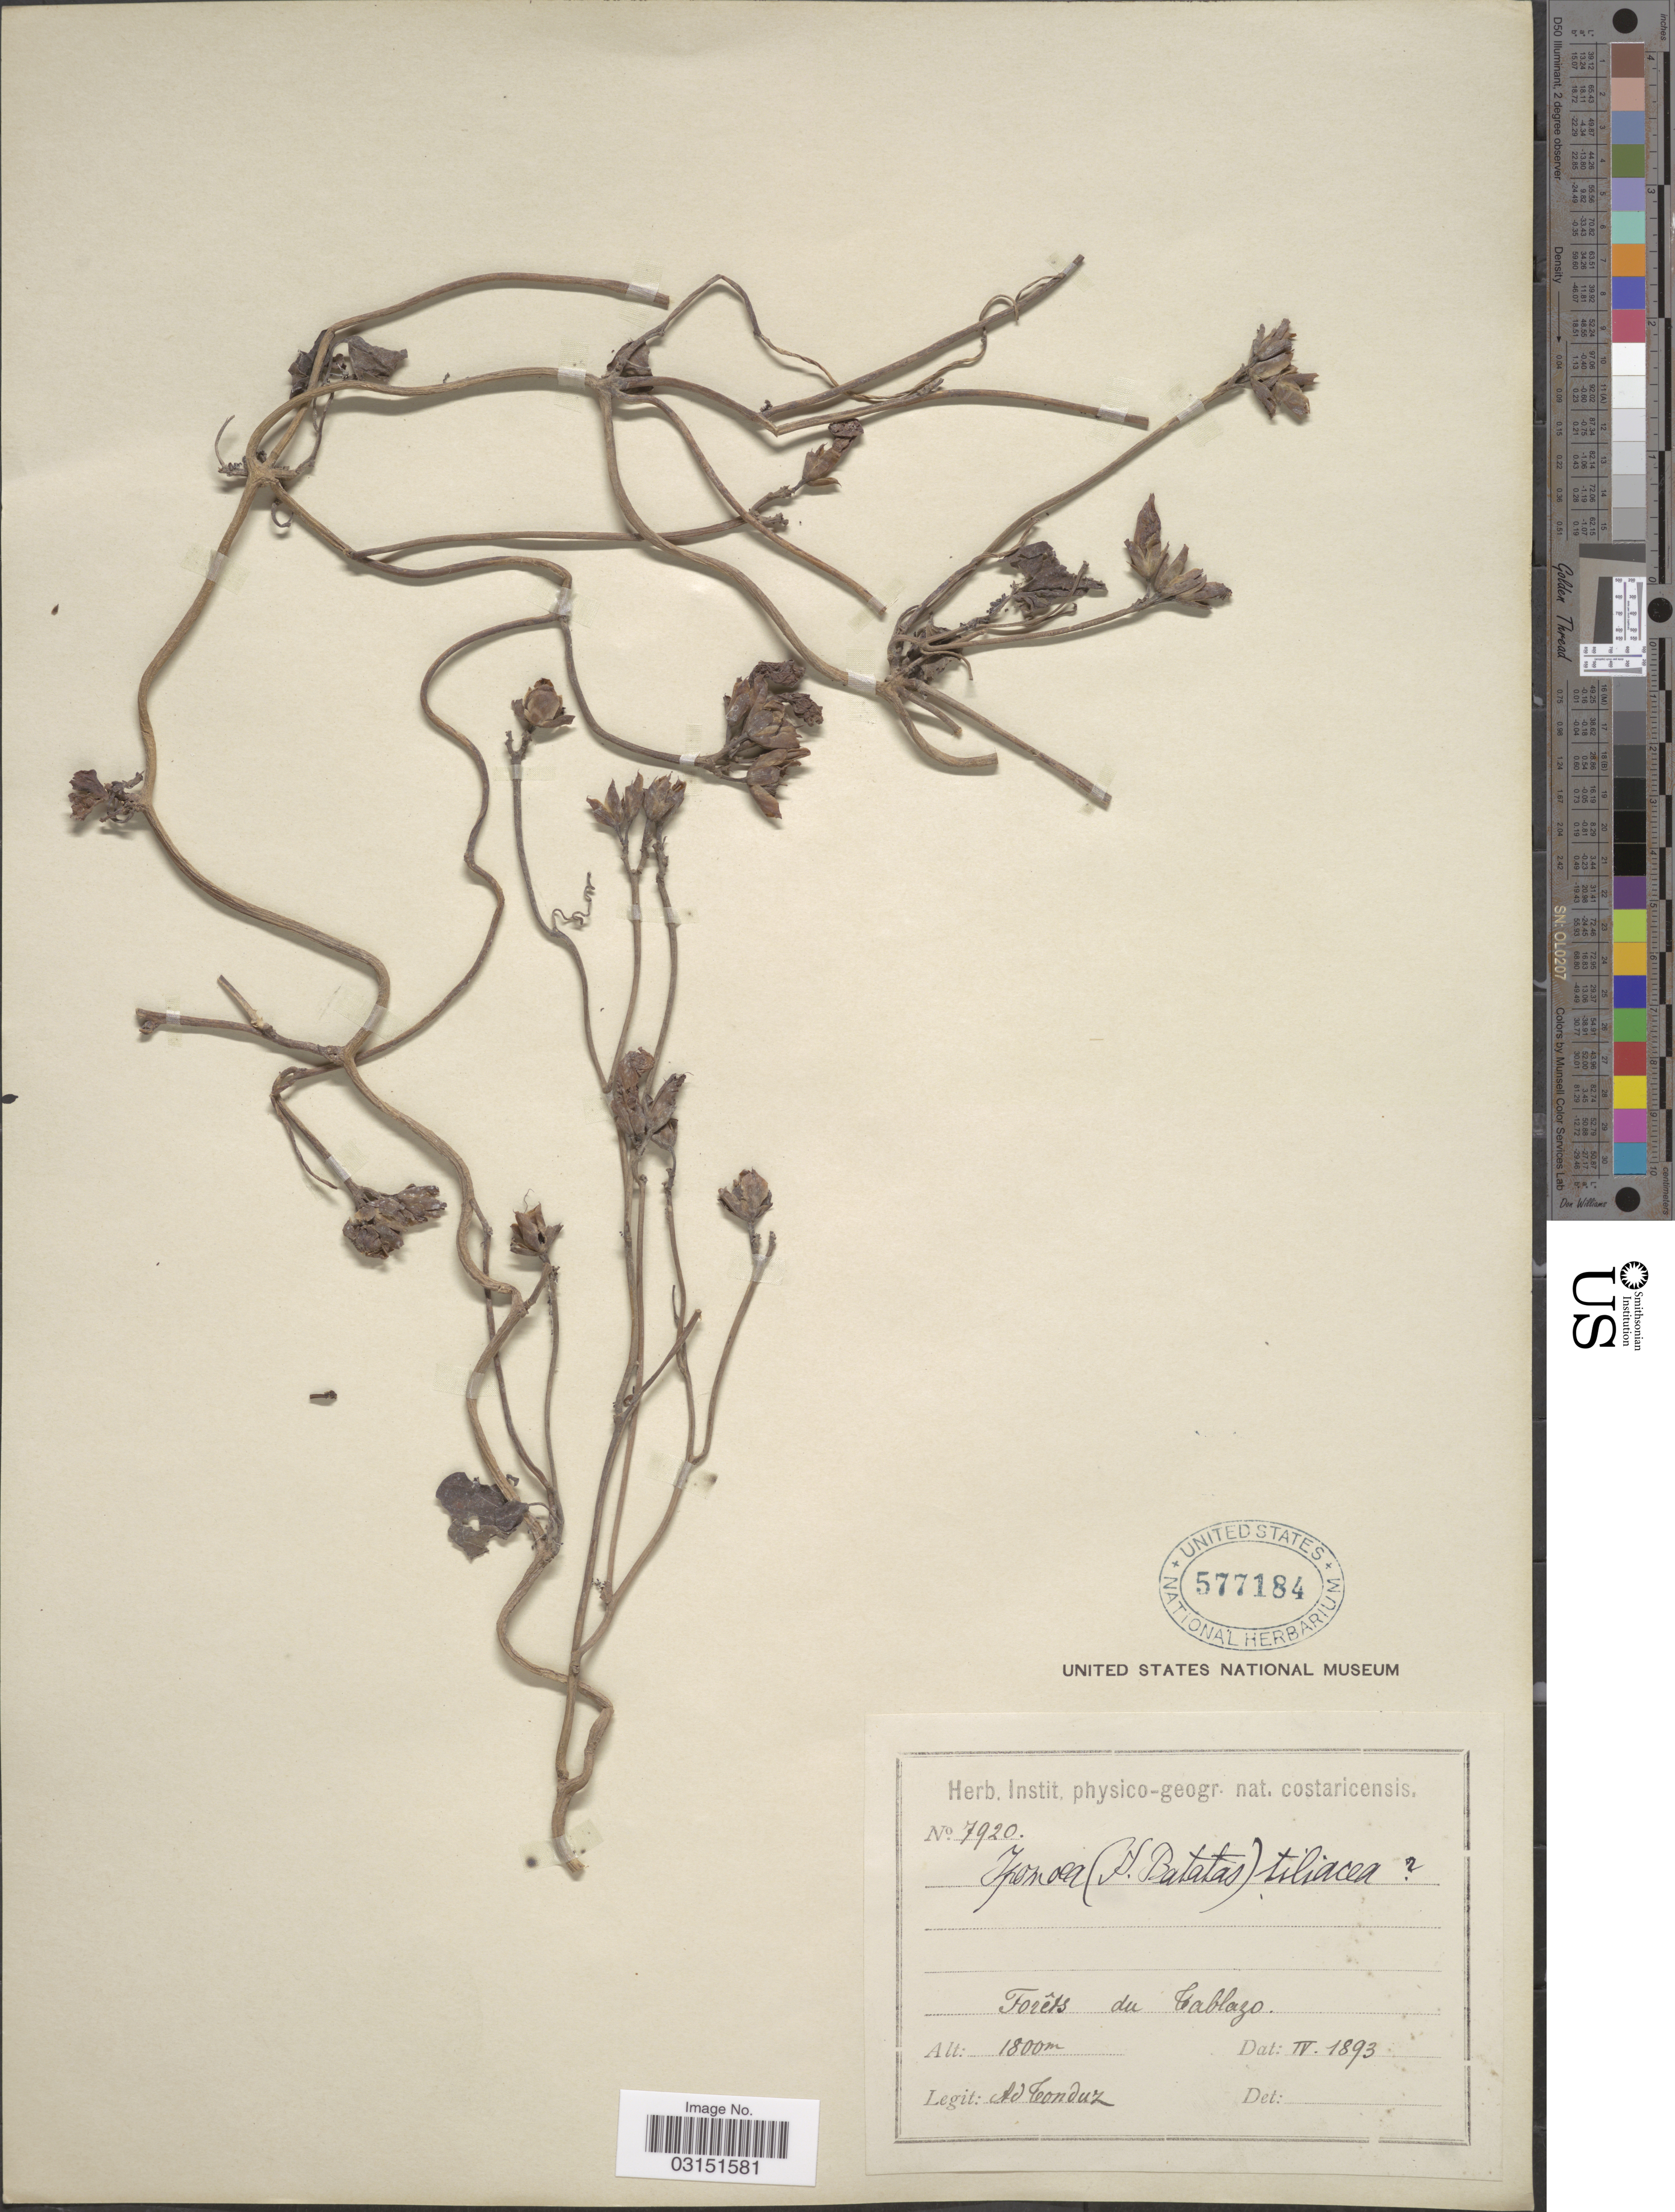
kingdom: Plantae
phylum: Tracheophyta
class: Magnoliopsida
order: Solanales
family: Convolvulaceae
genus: Ipomoea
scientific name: Ipomoea tiliacea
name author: (Willd.) Choisy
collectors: A. Tonduz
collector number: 7920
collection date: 1893-04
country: Costa Rica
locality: Forêts du Tablazo.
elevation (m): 1800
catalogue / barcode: US 577184